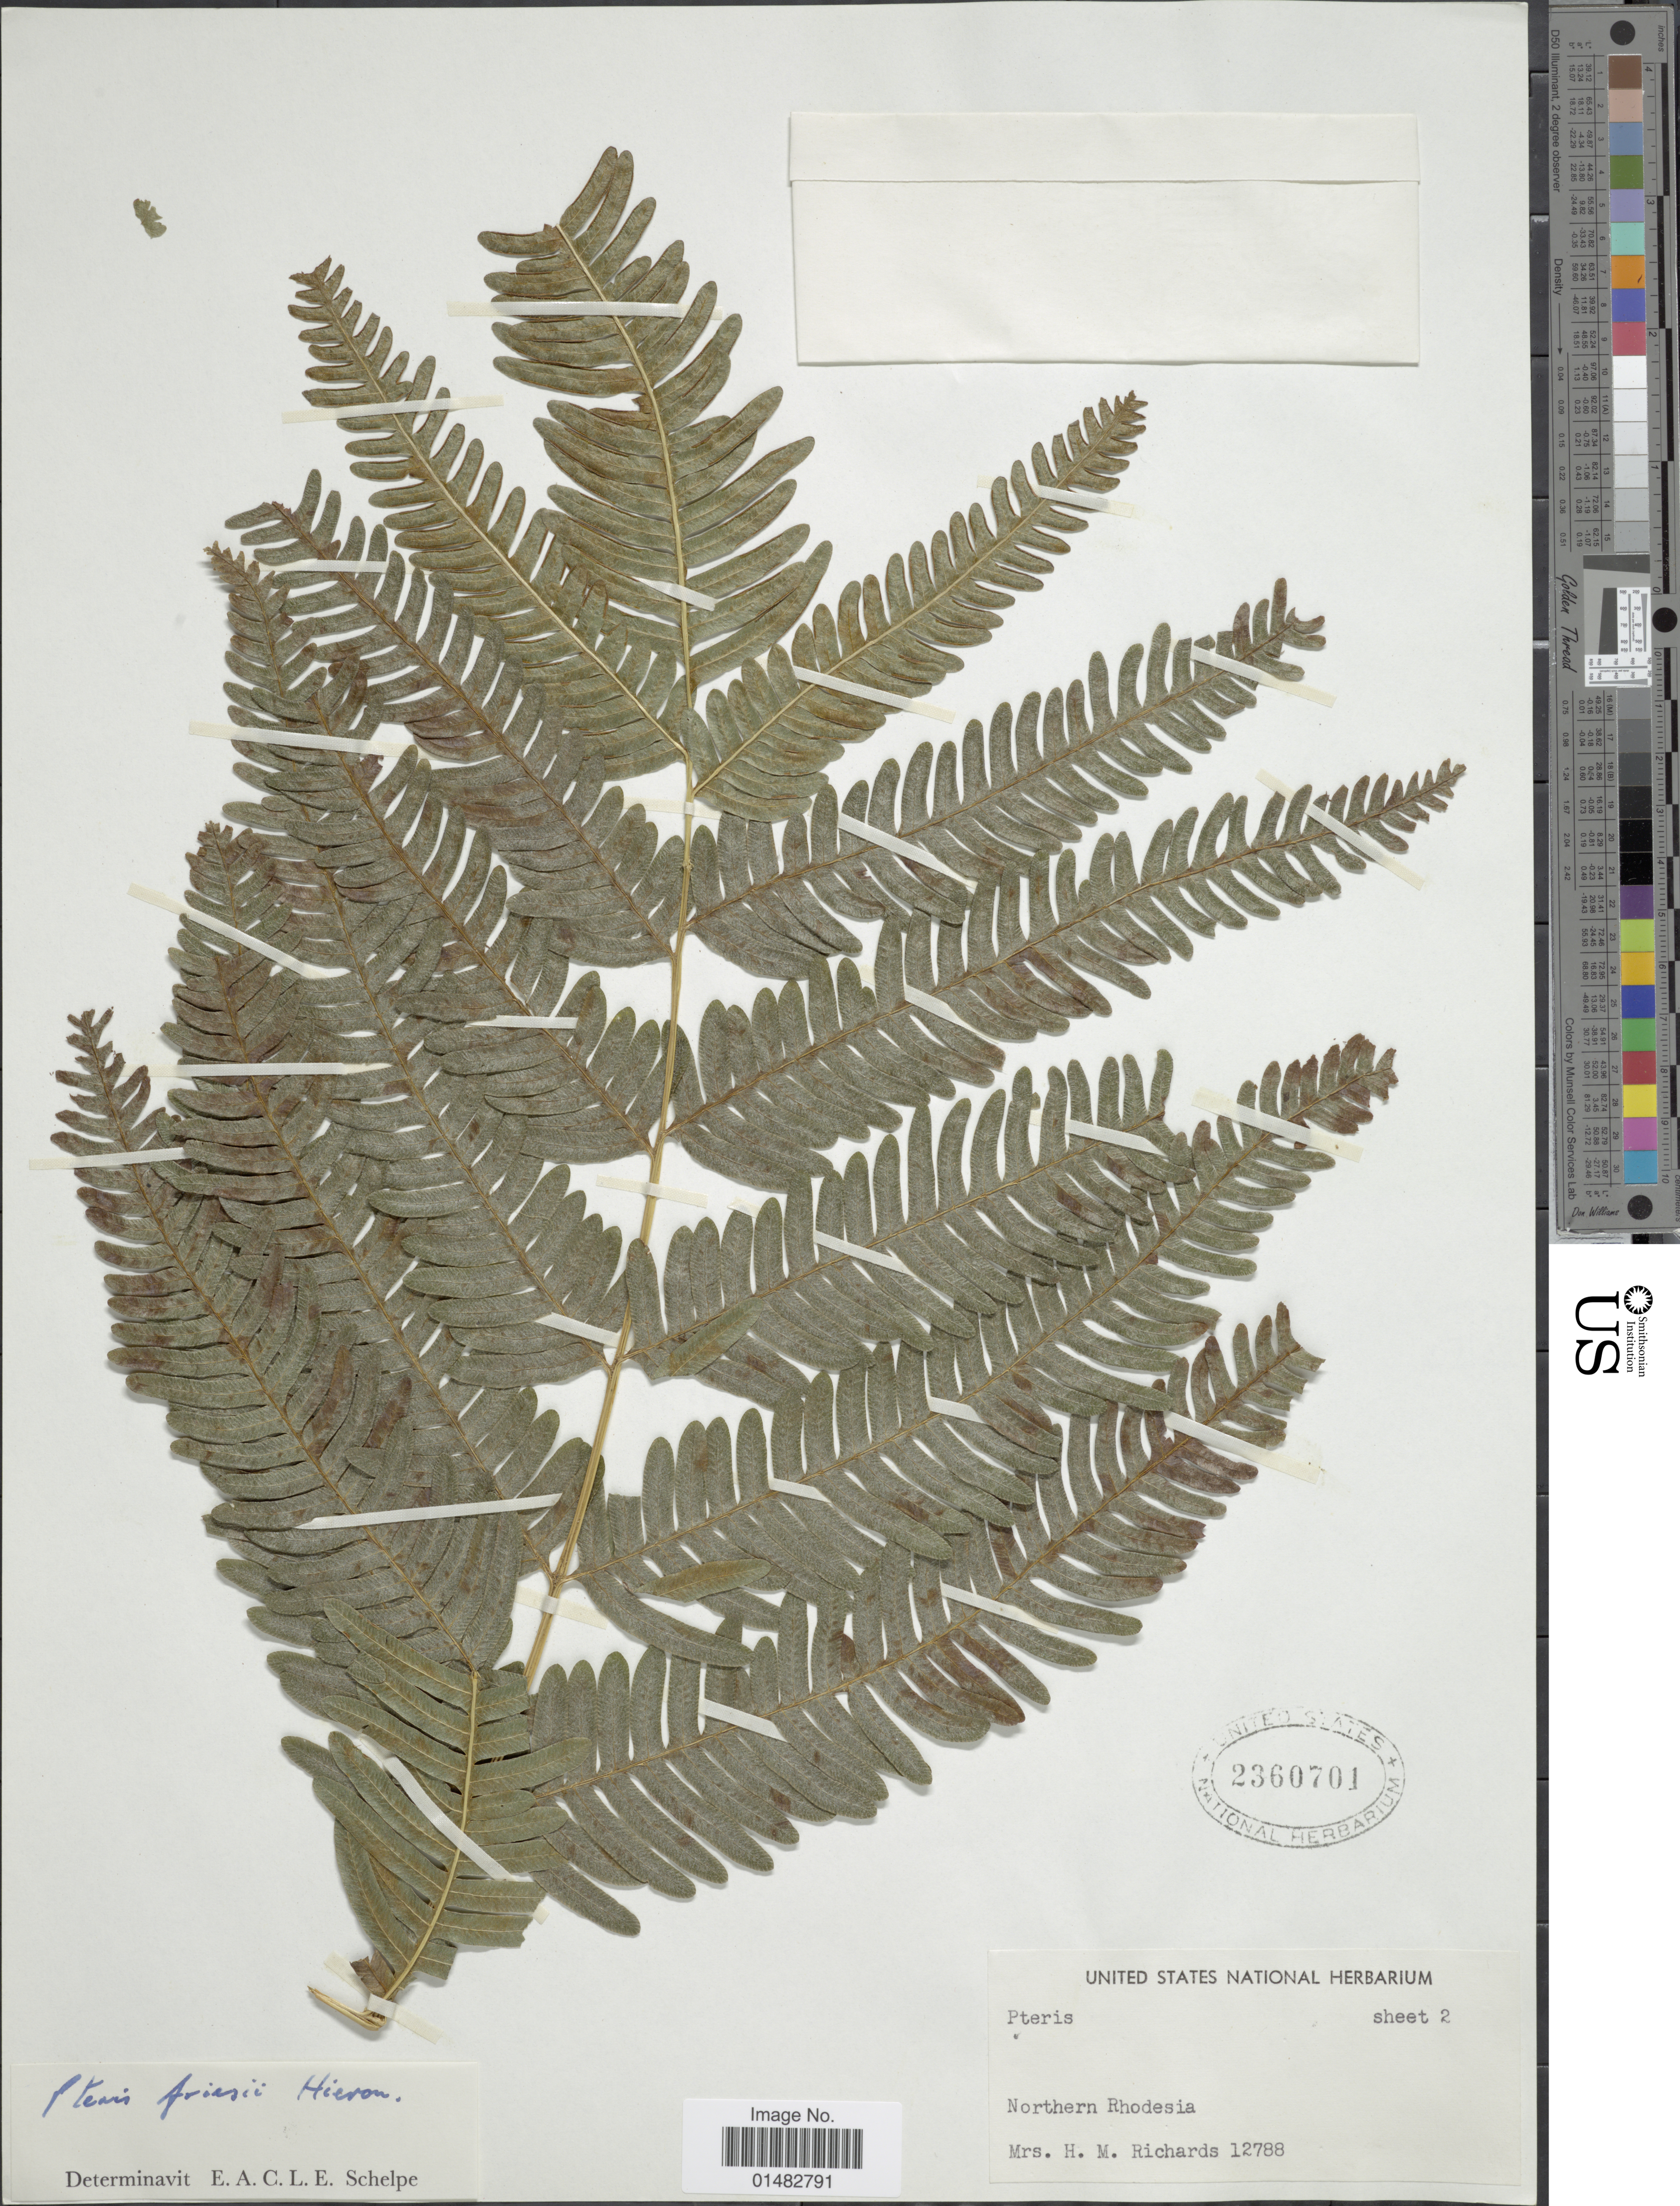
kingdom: Plantae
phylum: Tracheophyta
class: Polypodiopsida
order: Polypodiales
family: Pteridaceae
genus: Pteris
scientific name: Pteris dentata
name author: Forssk.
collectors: H. Richards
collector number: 12788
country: Zambia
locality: Northern Rhodesia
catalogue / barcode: US 2360701